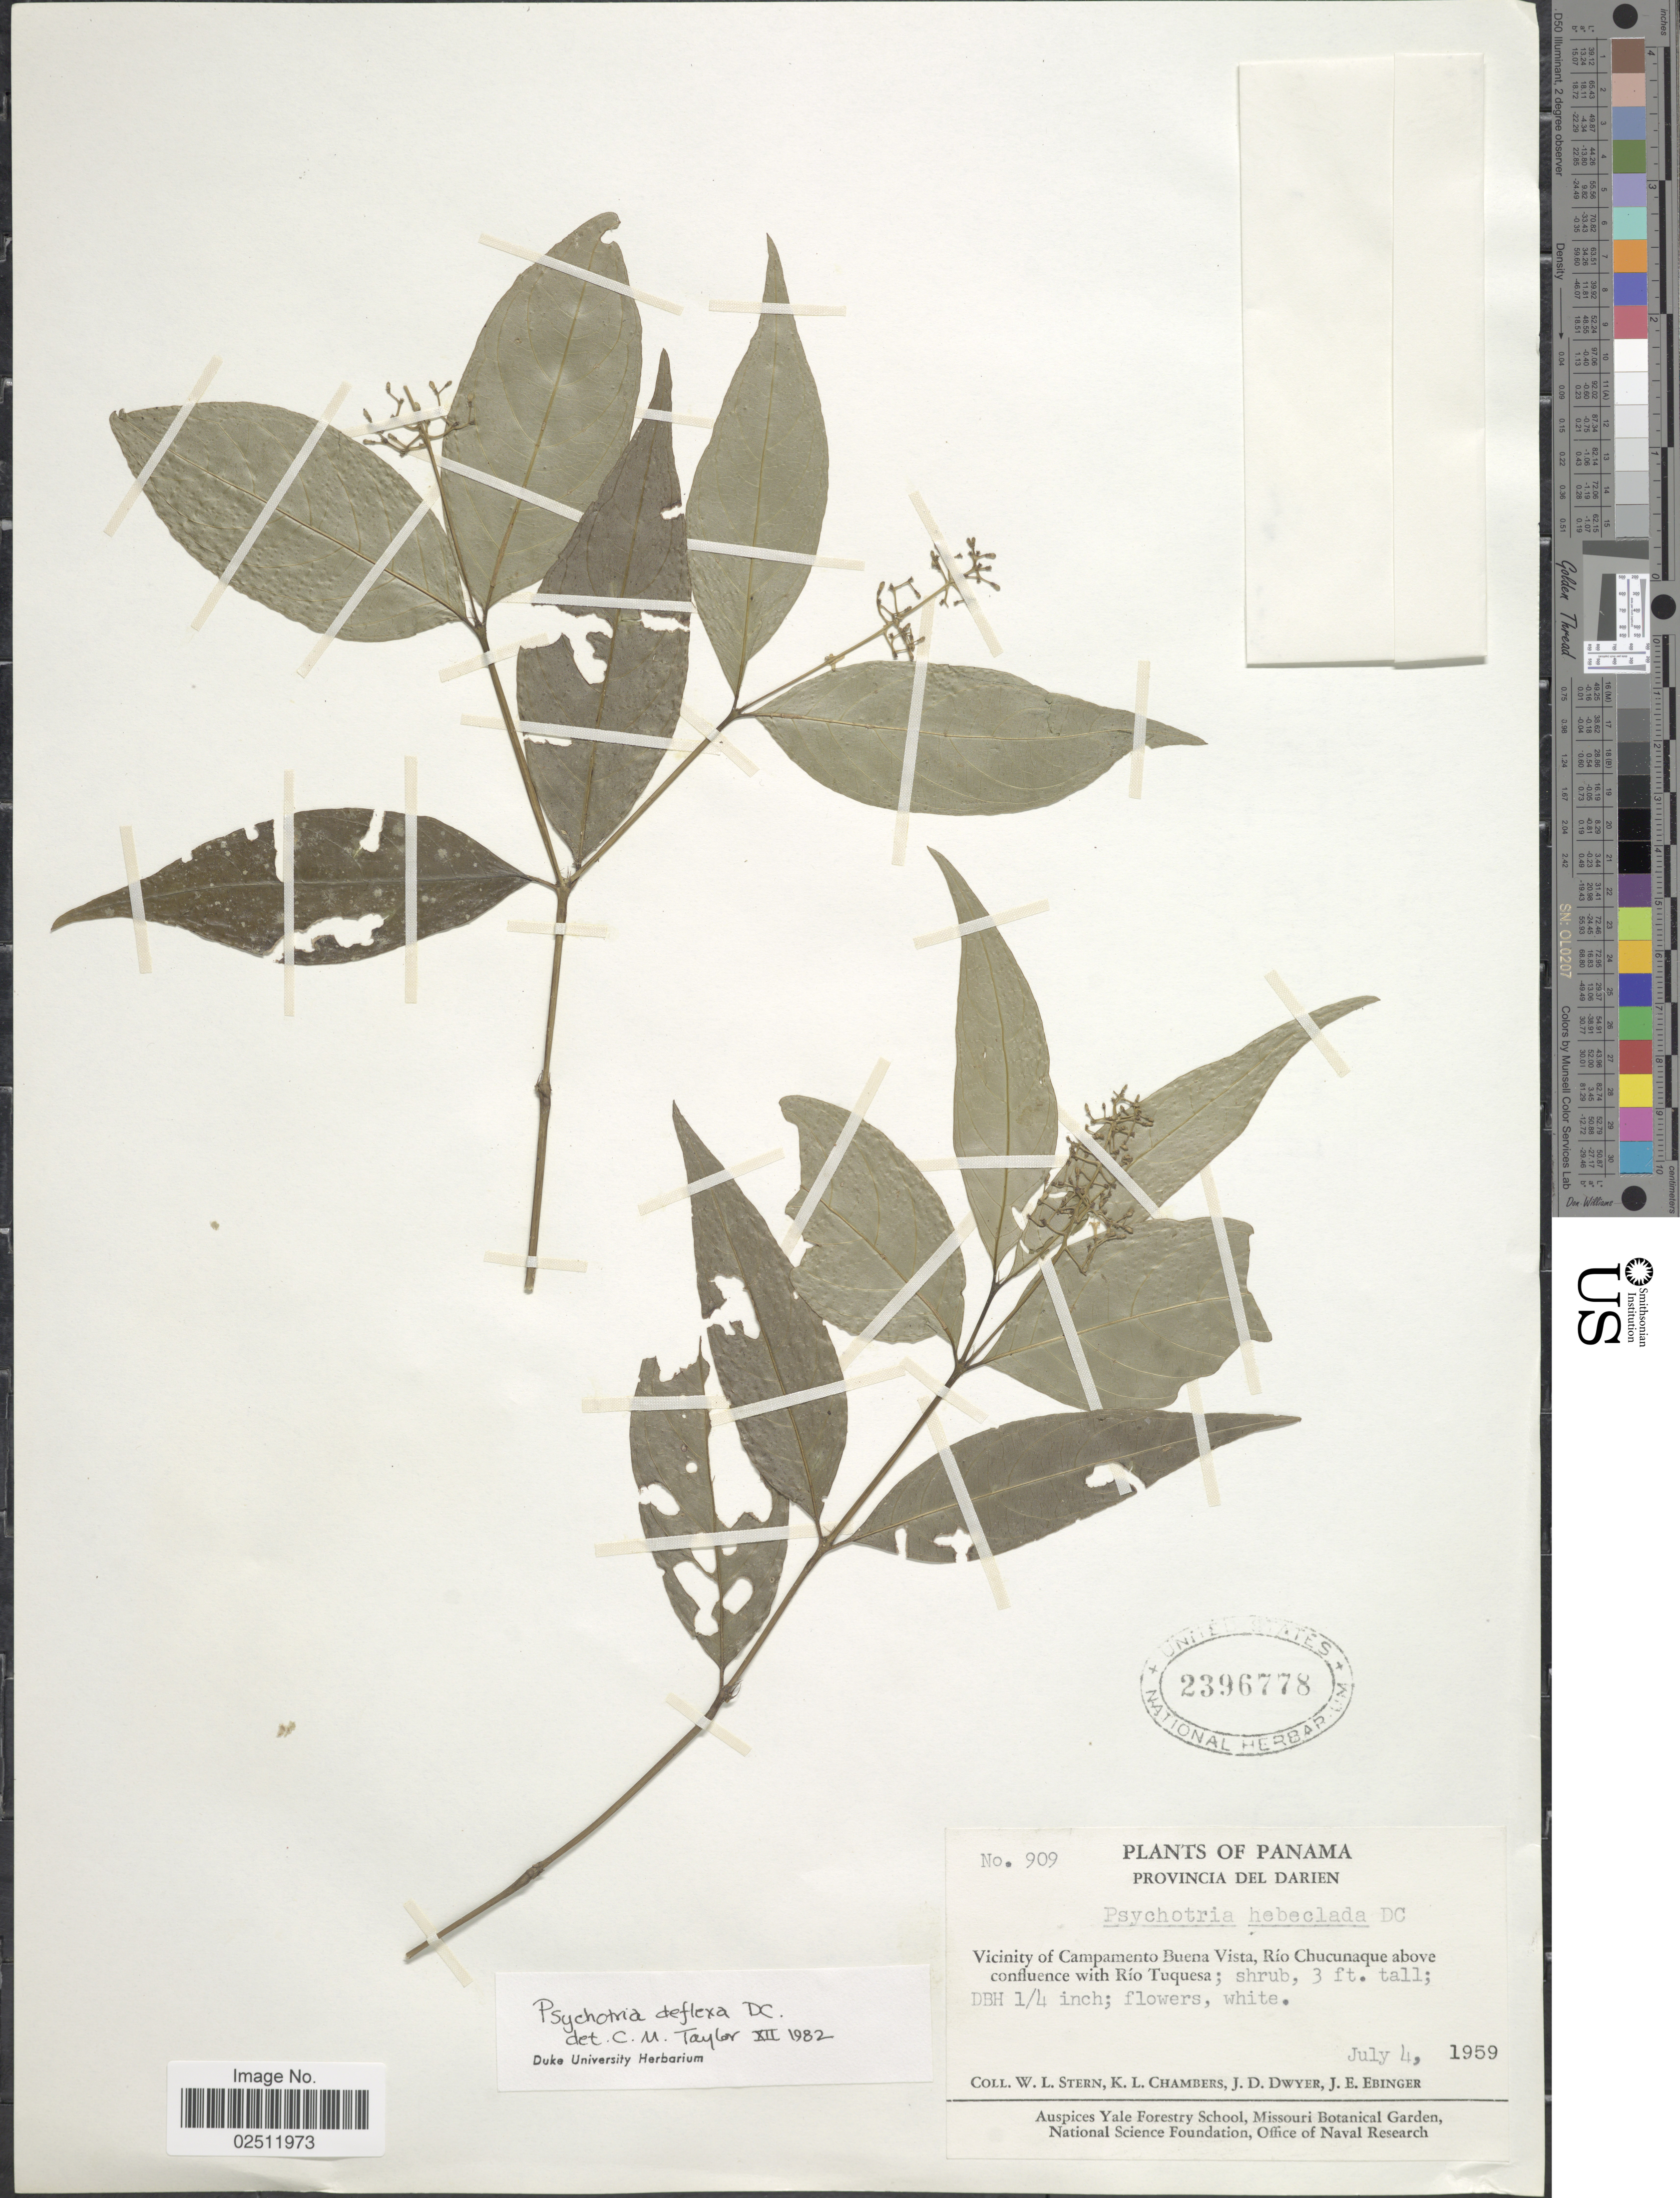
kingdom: Plantae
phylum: Tracheophyta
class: Magnoliopsida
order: Gentianales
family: Rubiaceae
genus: Psychotria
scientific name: Psychotria deflexa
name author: DC.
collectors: W. L. Stern, K. Chambers, J. D. Dwyer & J. Ebinger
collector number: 909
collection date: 1959-07-04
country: Panama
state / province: Darién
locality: Vicinity of Campamento Buena Vista, Río Chucunaque above confluence with Río Tuquesa.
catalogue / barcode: US 2396778